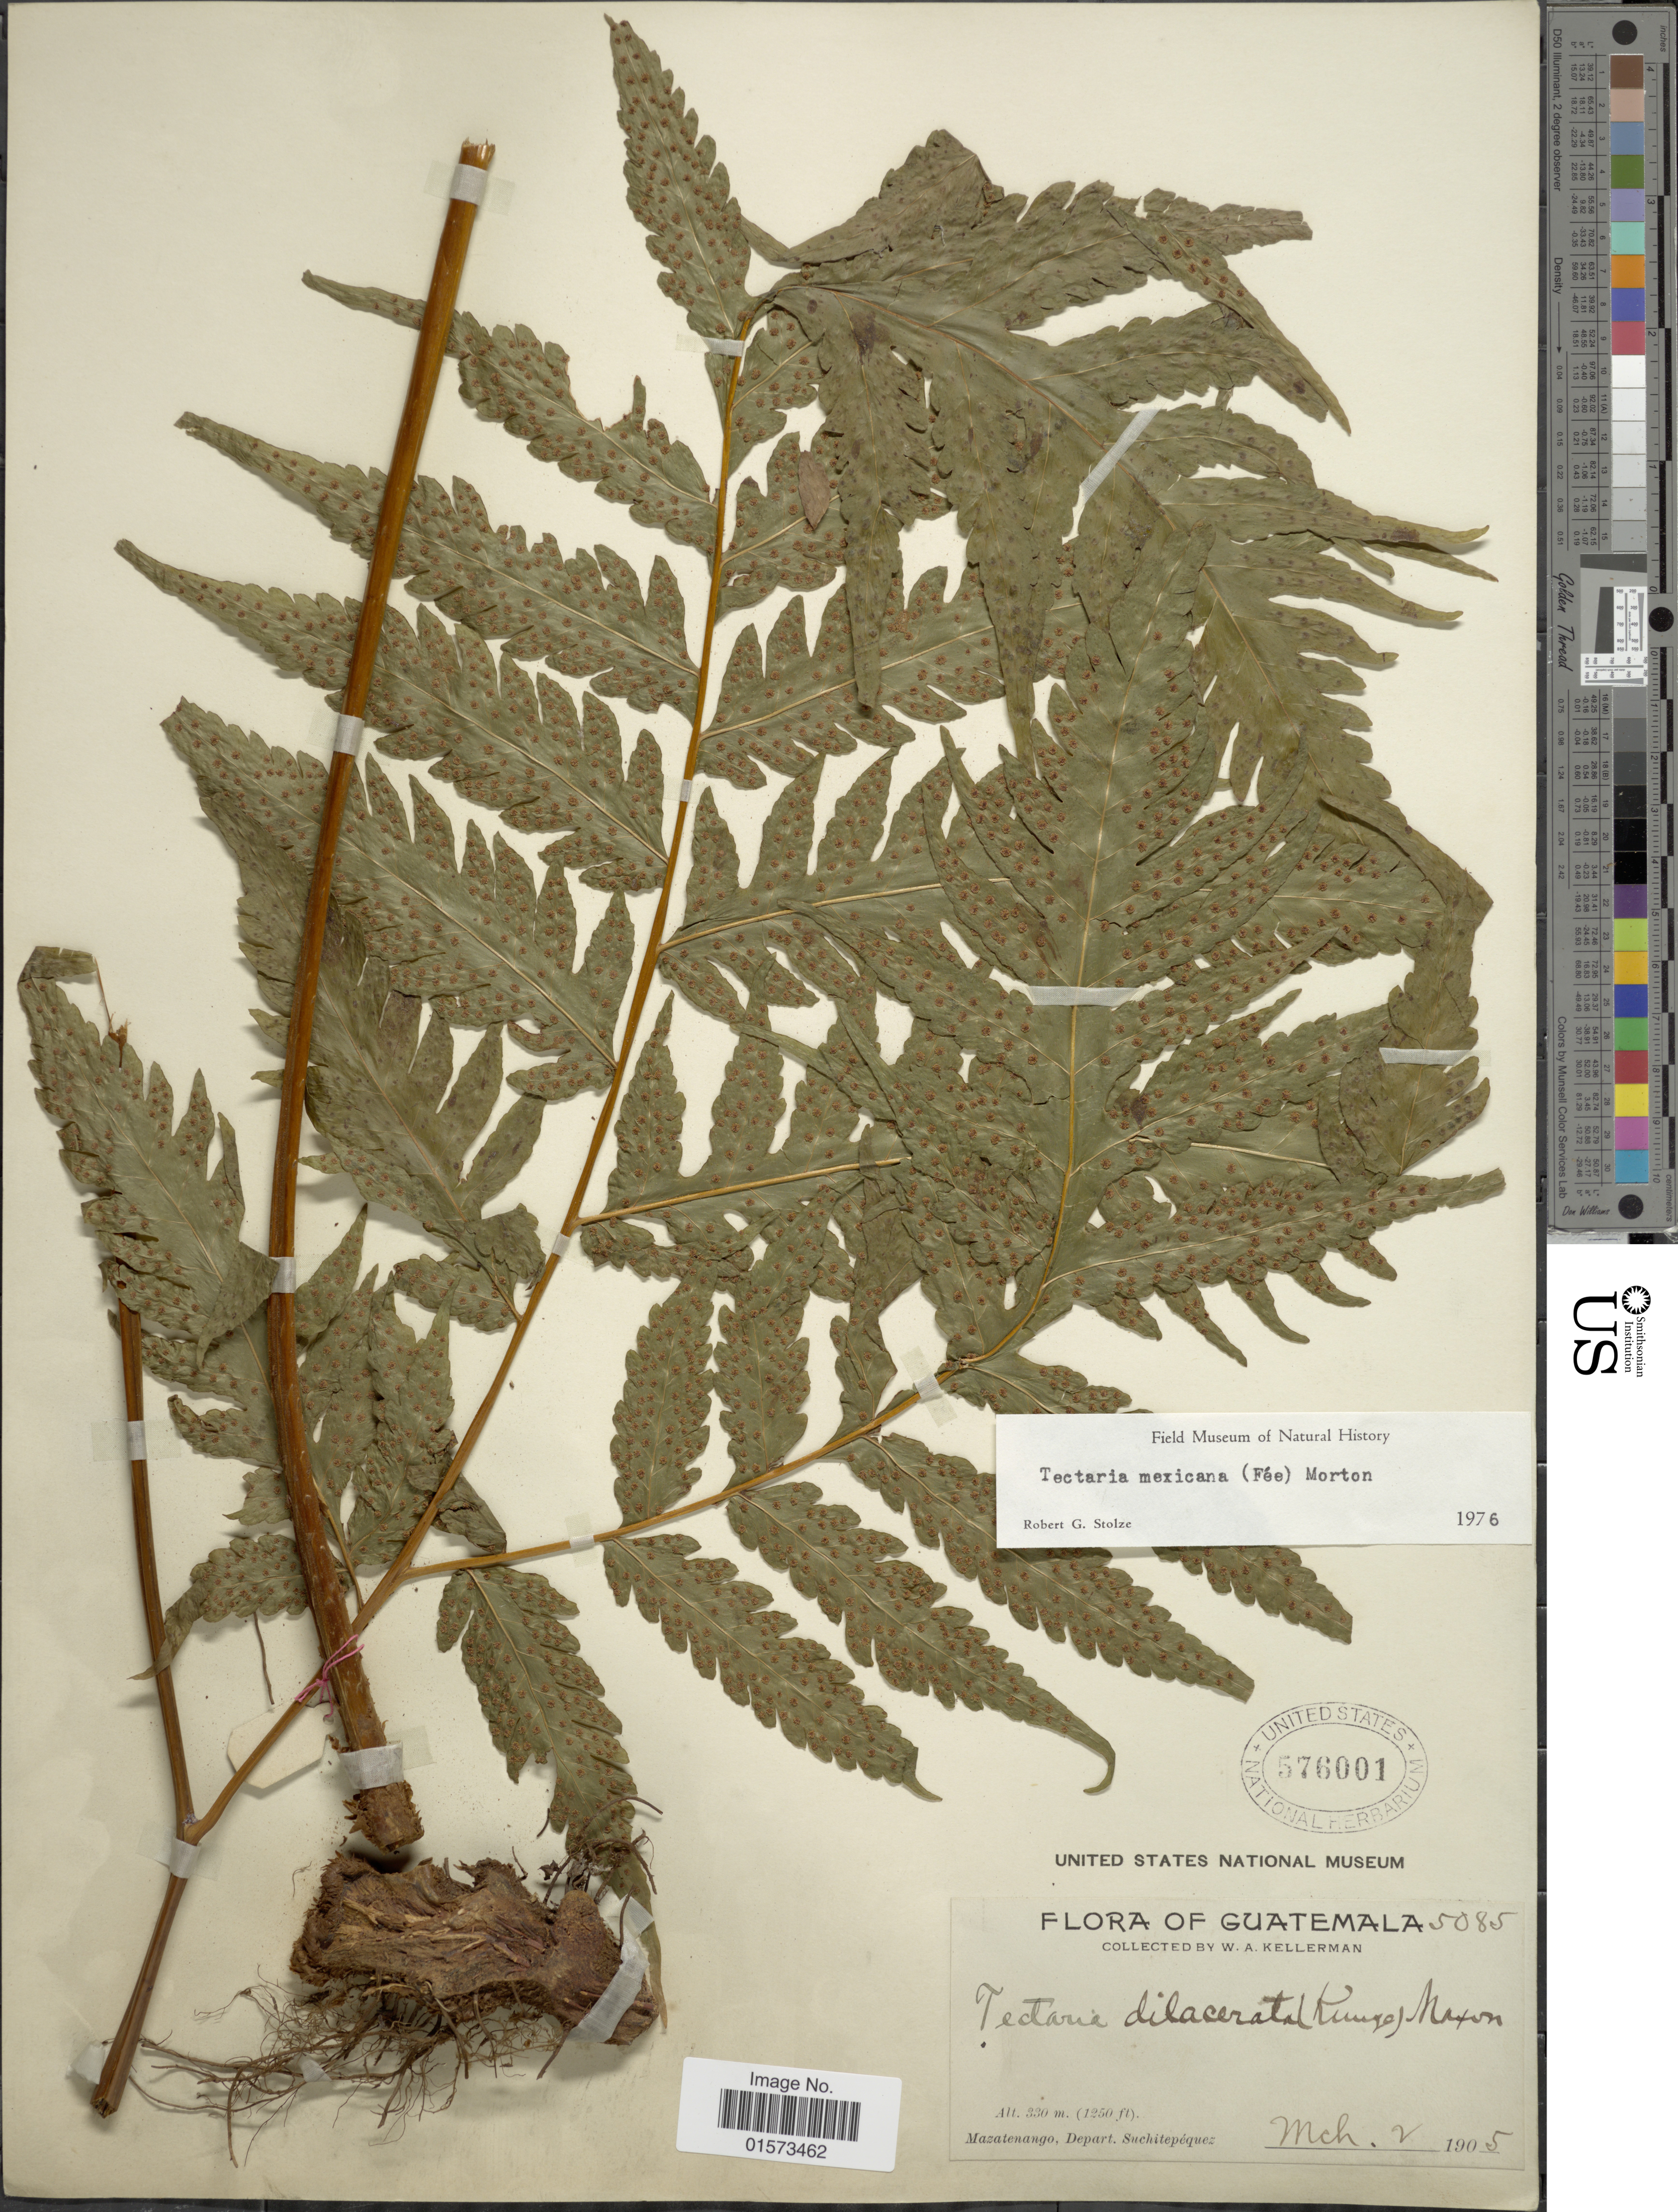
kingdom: Plantae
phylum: Tracheophyta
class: Polypodiopsida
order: Polypodiales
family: Tectariaceae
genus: Tectaria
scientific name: Tectaria mexicana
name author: (Fée) C.V. Morton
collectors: W. Kellerman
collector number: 5085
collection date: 1905-03-02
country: Guatemala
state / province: Suchitepéquez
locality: Mazatenango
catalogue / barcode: US 576001